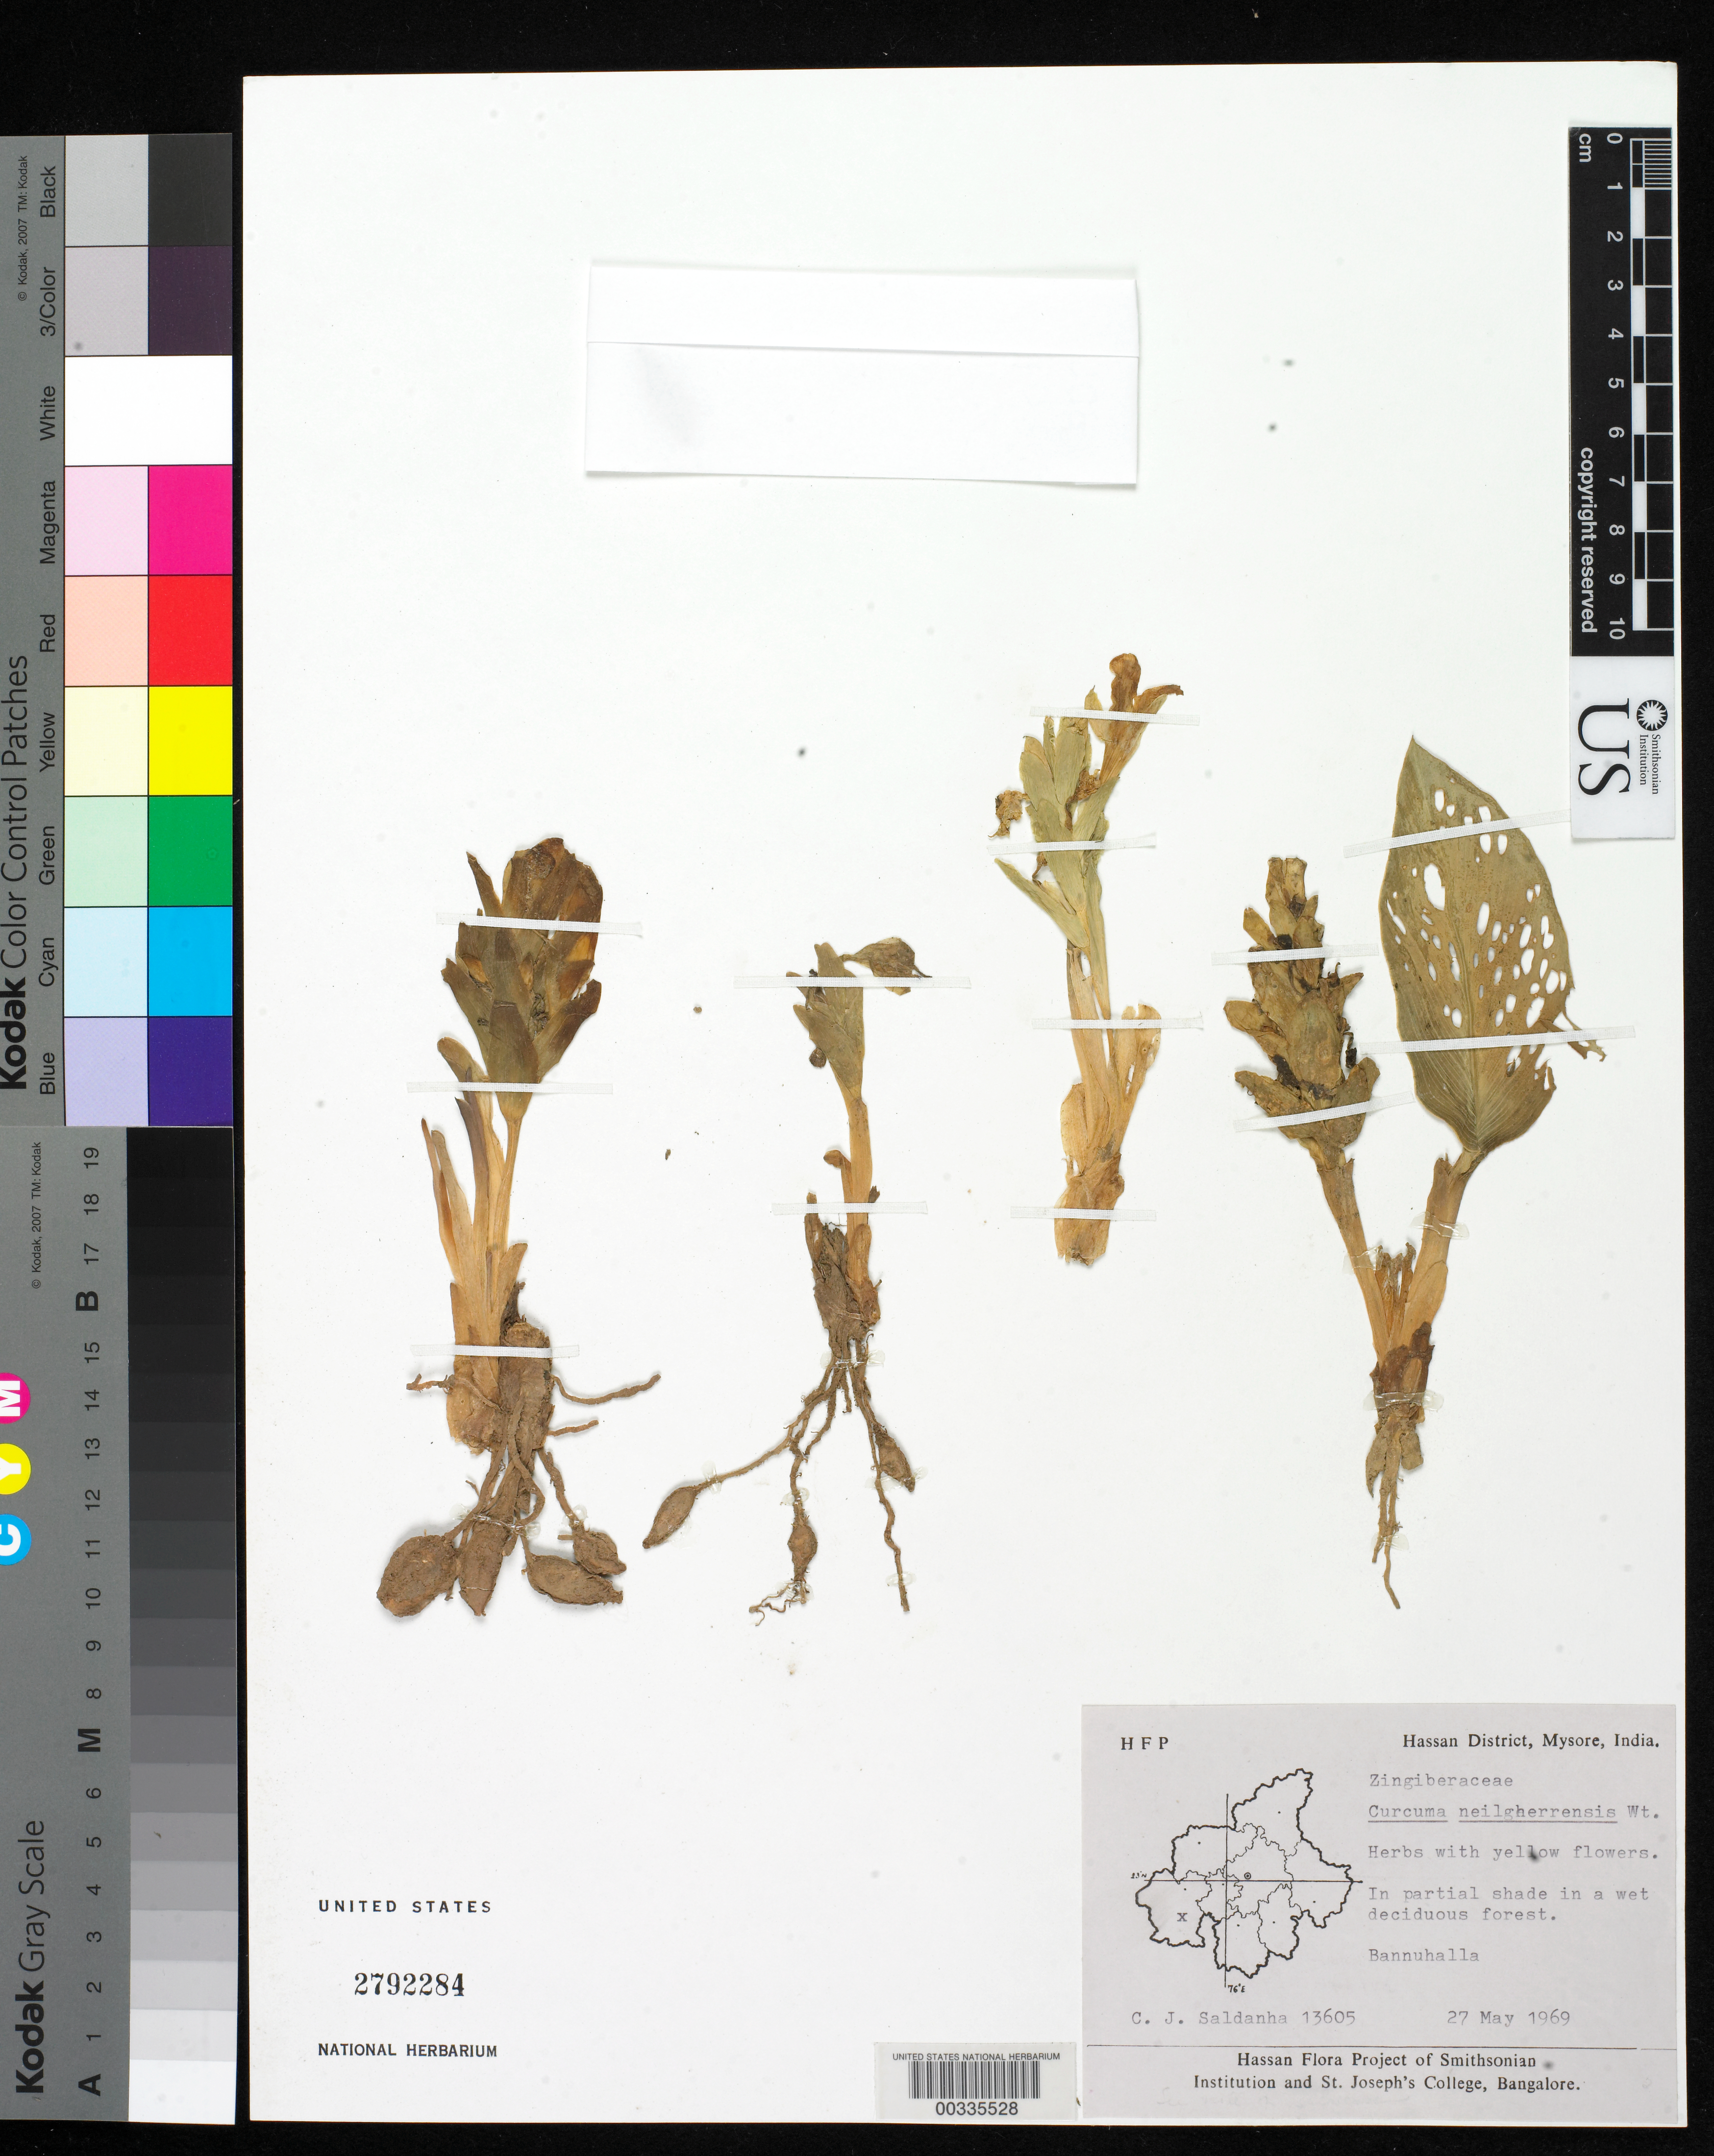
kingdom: Plantae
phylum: Tracheophyta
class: Liliopsida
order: Zingiberales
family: Zingiberaceae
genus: Curcuma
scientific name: Curcuma neilgherrensis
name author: Wight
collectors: C. J. Saldanha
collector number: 13605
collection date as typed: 27 May 1969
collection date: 1969-05-27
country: India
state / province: Karnataka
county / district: Hassan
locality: Bannuhalla, mysore state [mysore state = karnataka.]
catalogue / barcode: US 2792284